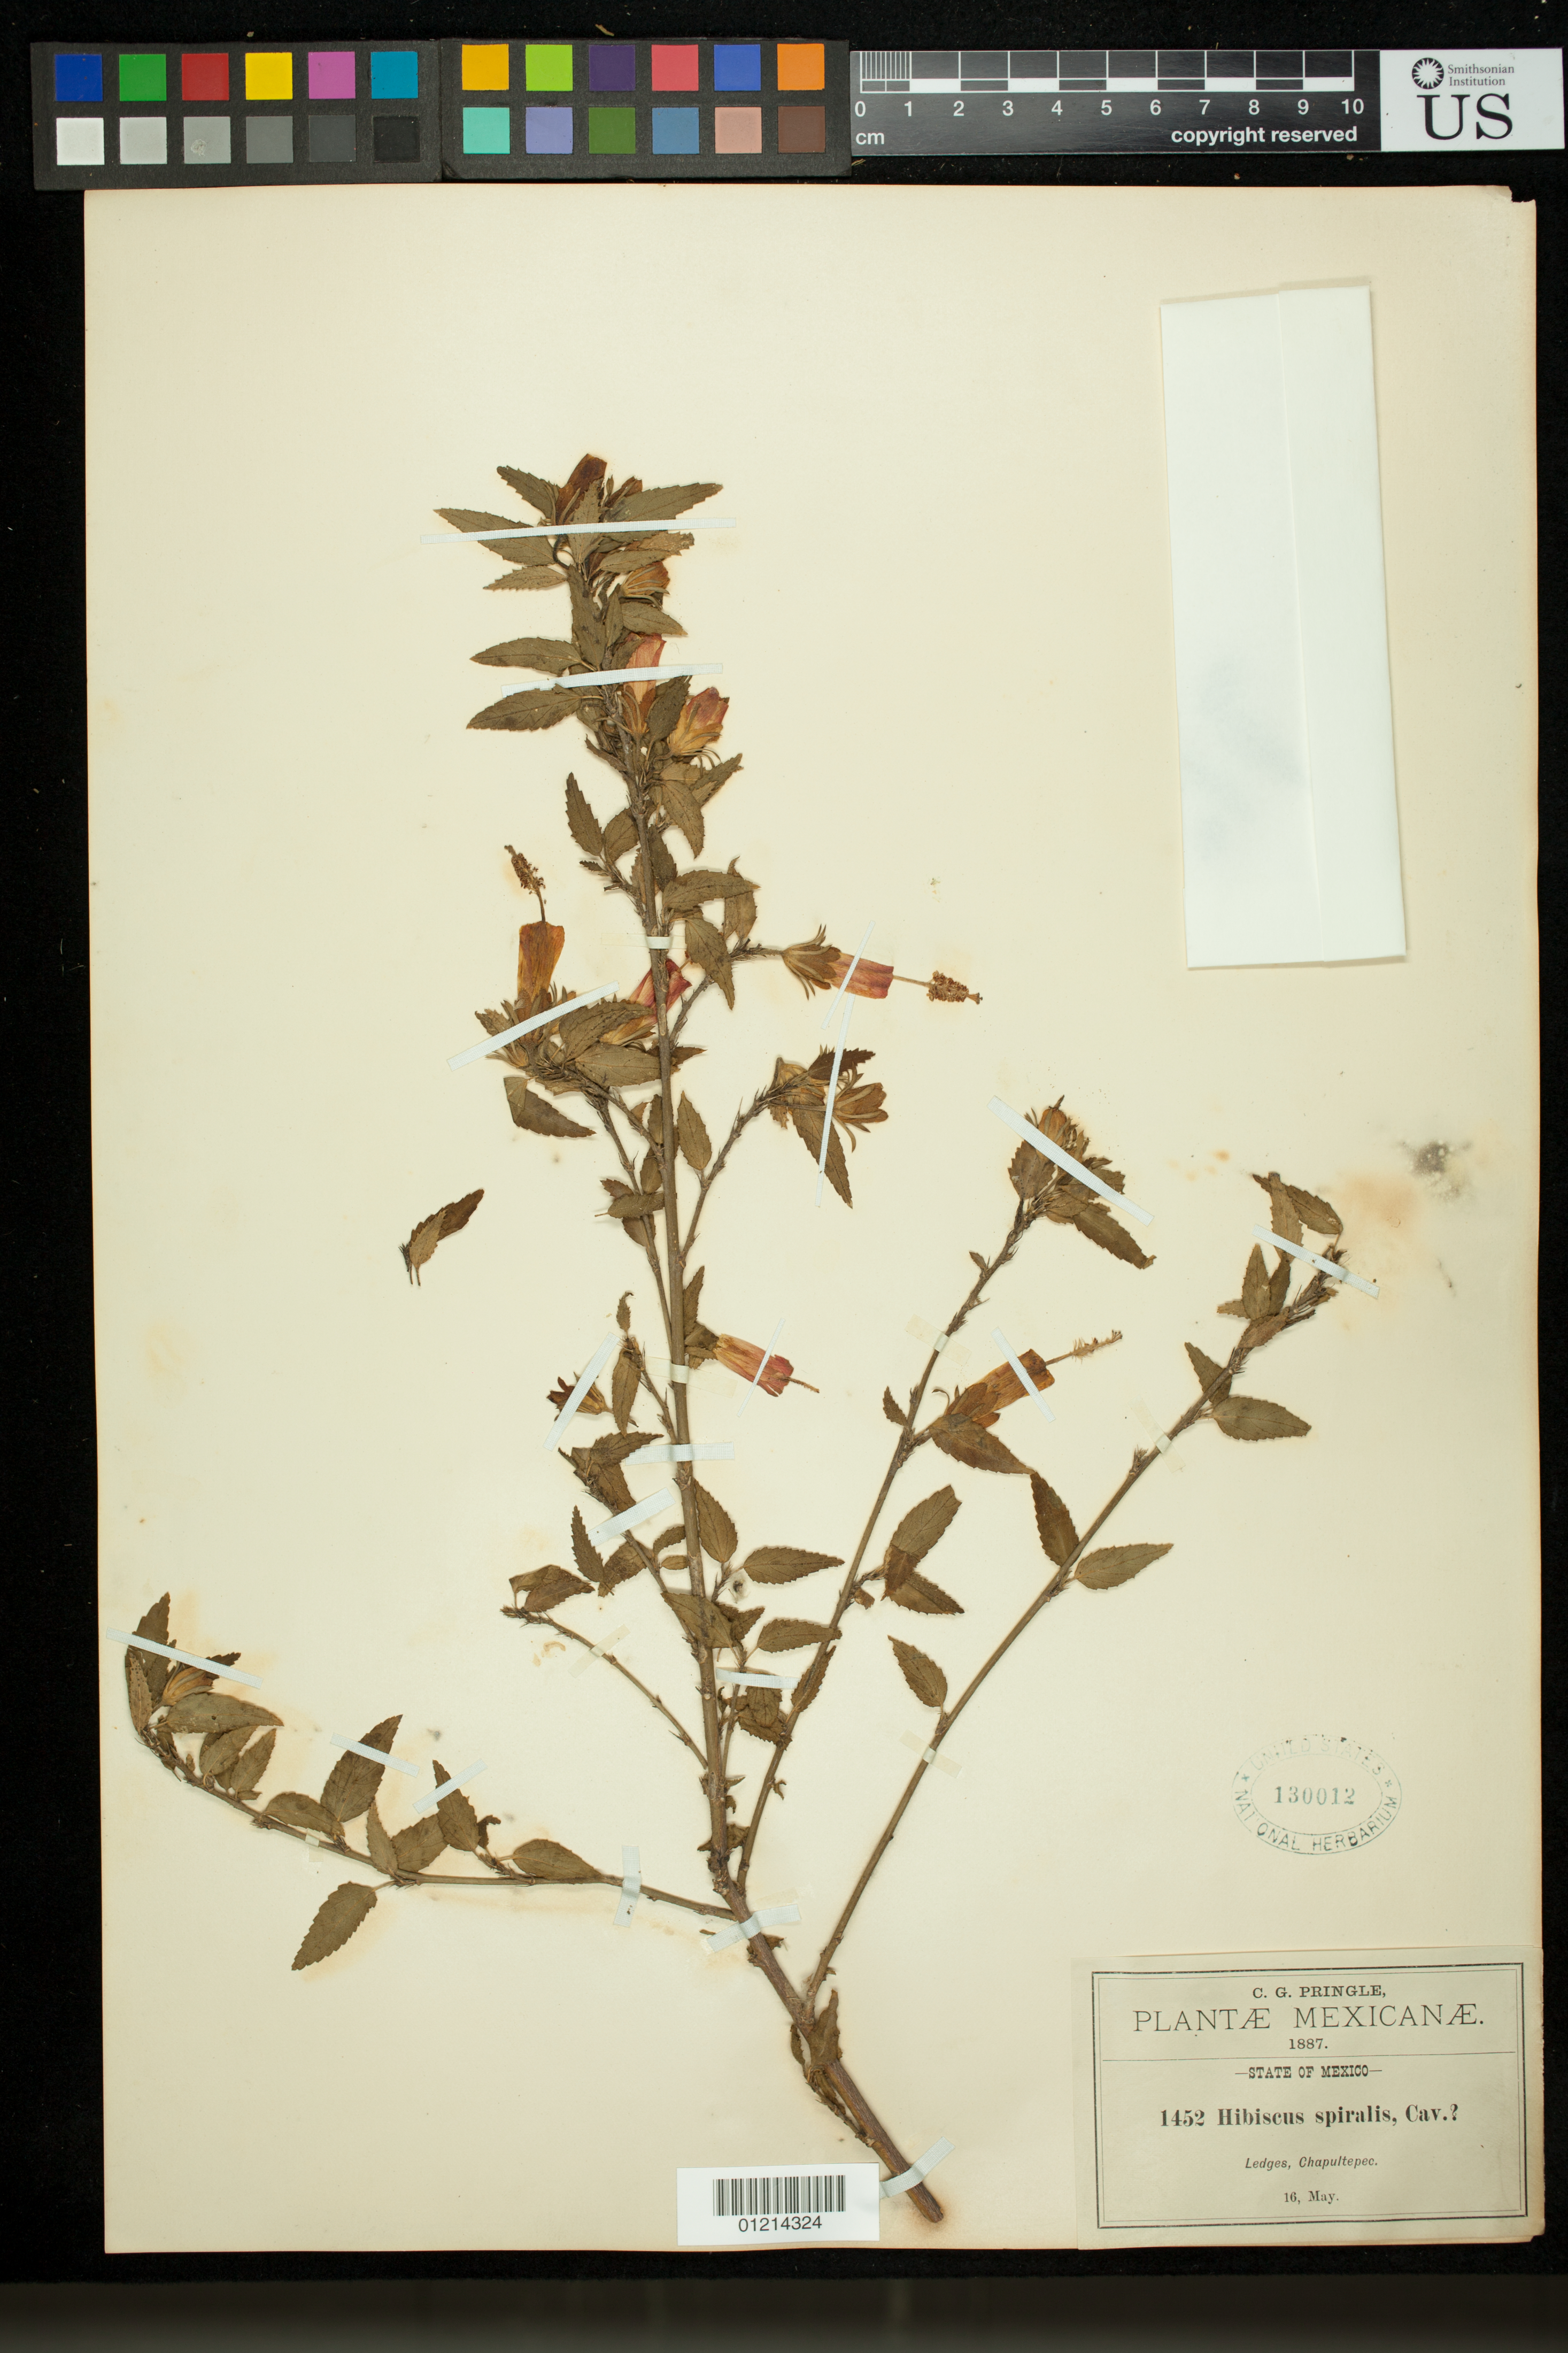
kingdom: Plantae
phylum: Tracheophyta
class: Magnoliopsida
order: Malvales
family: Malvaceae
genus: Hibiscus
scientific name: Hibiscus sabdariffa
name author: L.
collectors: C. G. Pringle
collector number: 1452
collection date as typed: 16 May 1887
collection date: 1887-05-16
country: Mexico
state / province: México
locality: Ledges, Chapultepec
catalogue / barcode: US 130012